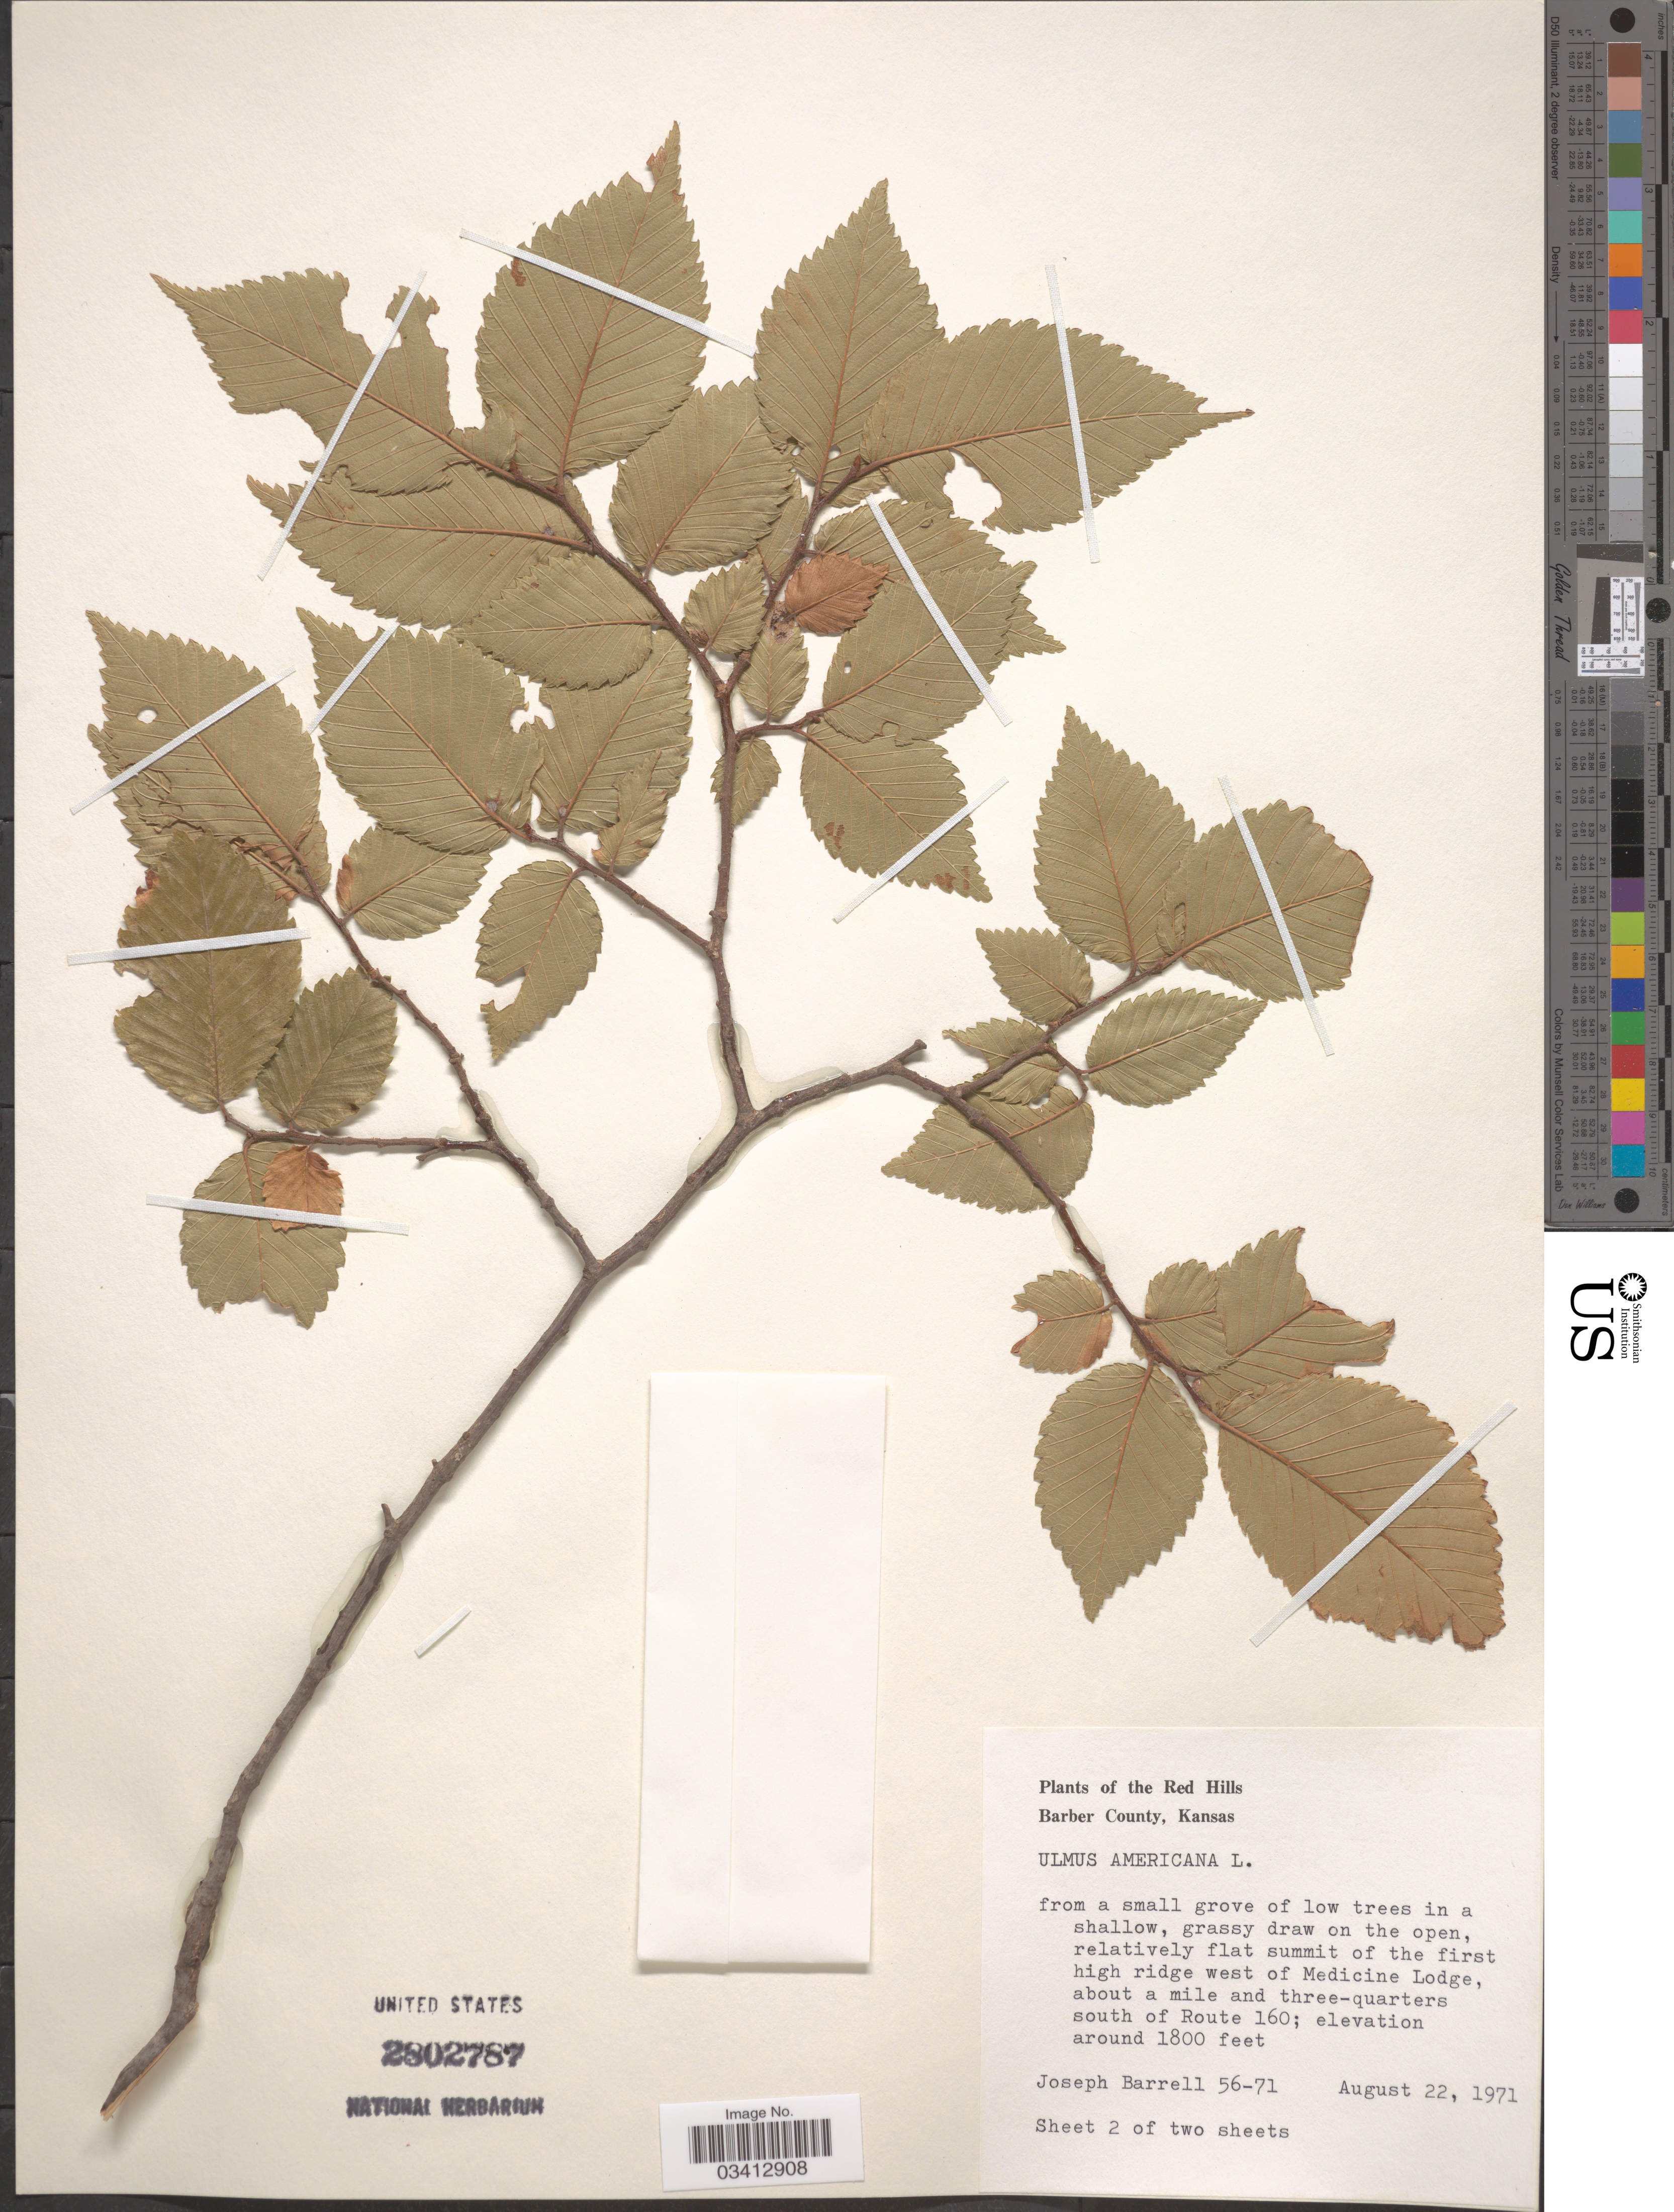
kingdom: Plantae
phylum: Tracheophyta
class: Magnoliopsida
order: Rosales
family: Ulmaceae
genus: Ulmus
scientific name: Ulmus americana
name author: L.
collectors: J. Barrell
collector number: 56-71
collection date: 1971-08-22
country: United States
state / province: Kansas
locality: The Red Hills. Barber County. Relatively flat summit of the first high ridge west of Medicine Lodge, about a mile and three-quarters south of Route 160.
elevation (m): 549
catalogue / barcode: US 2802787